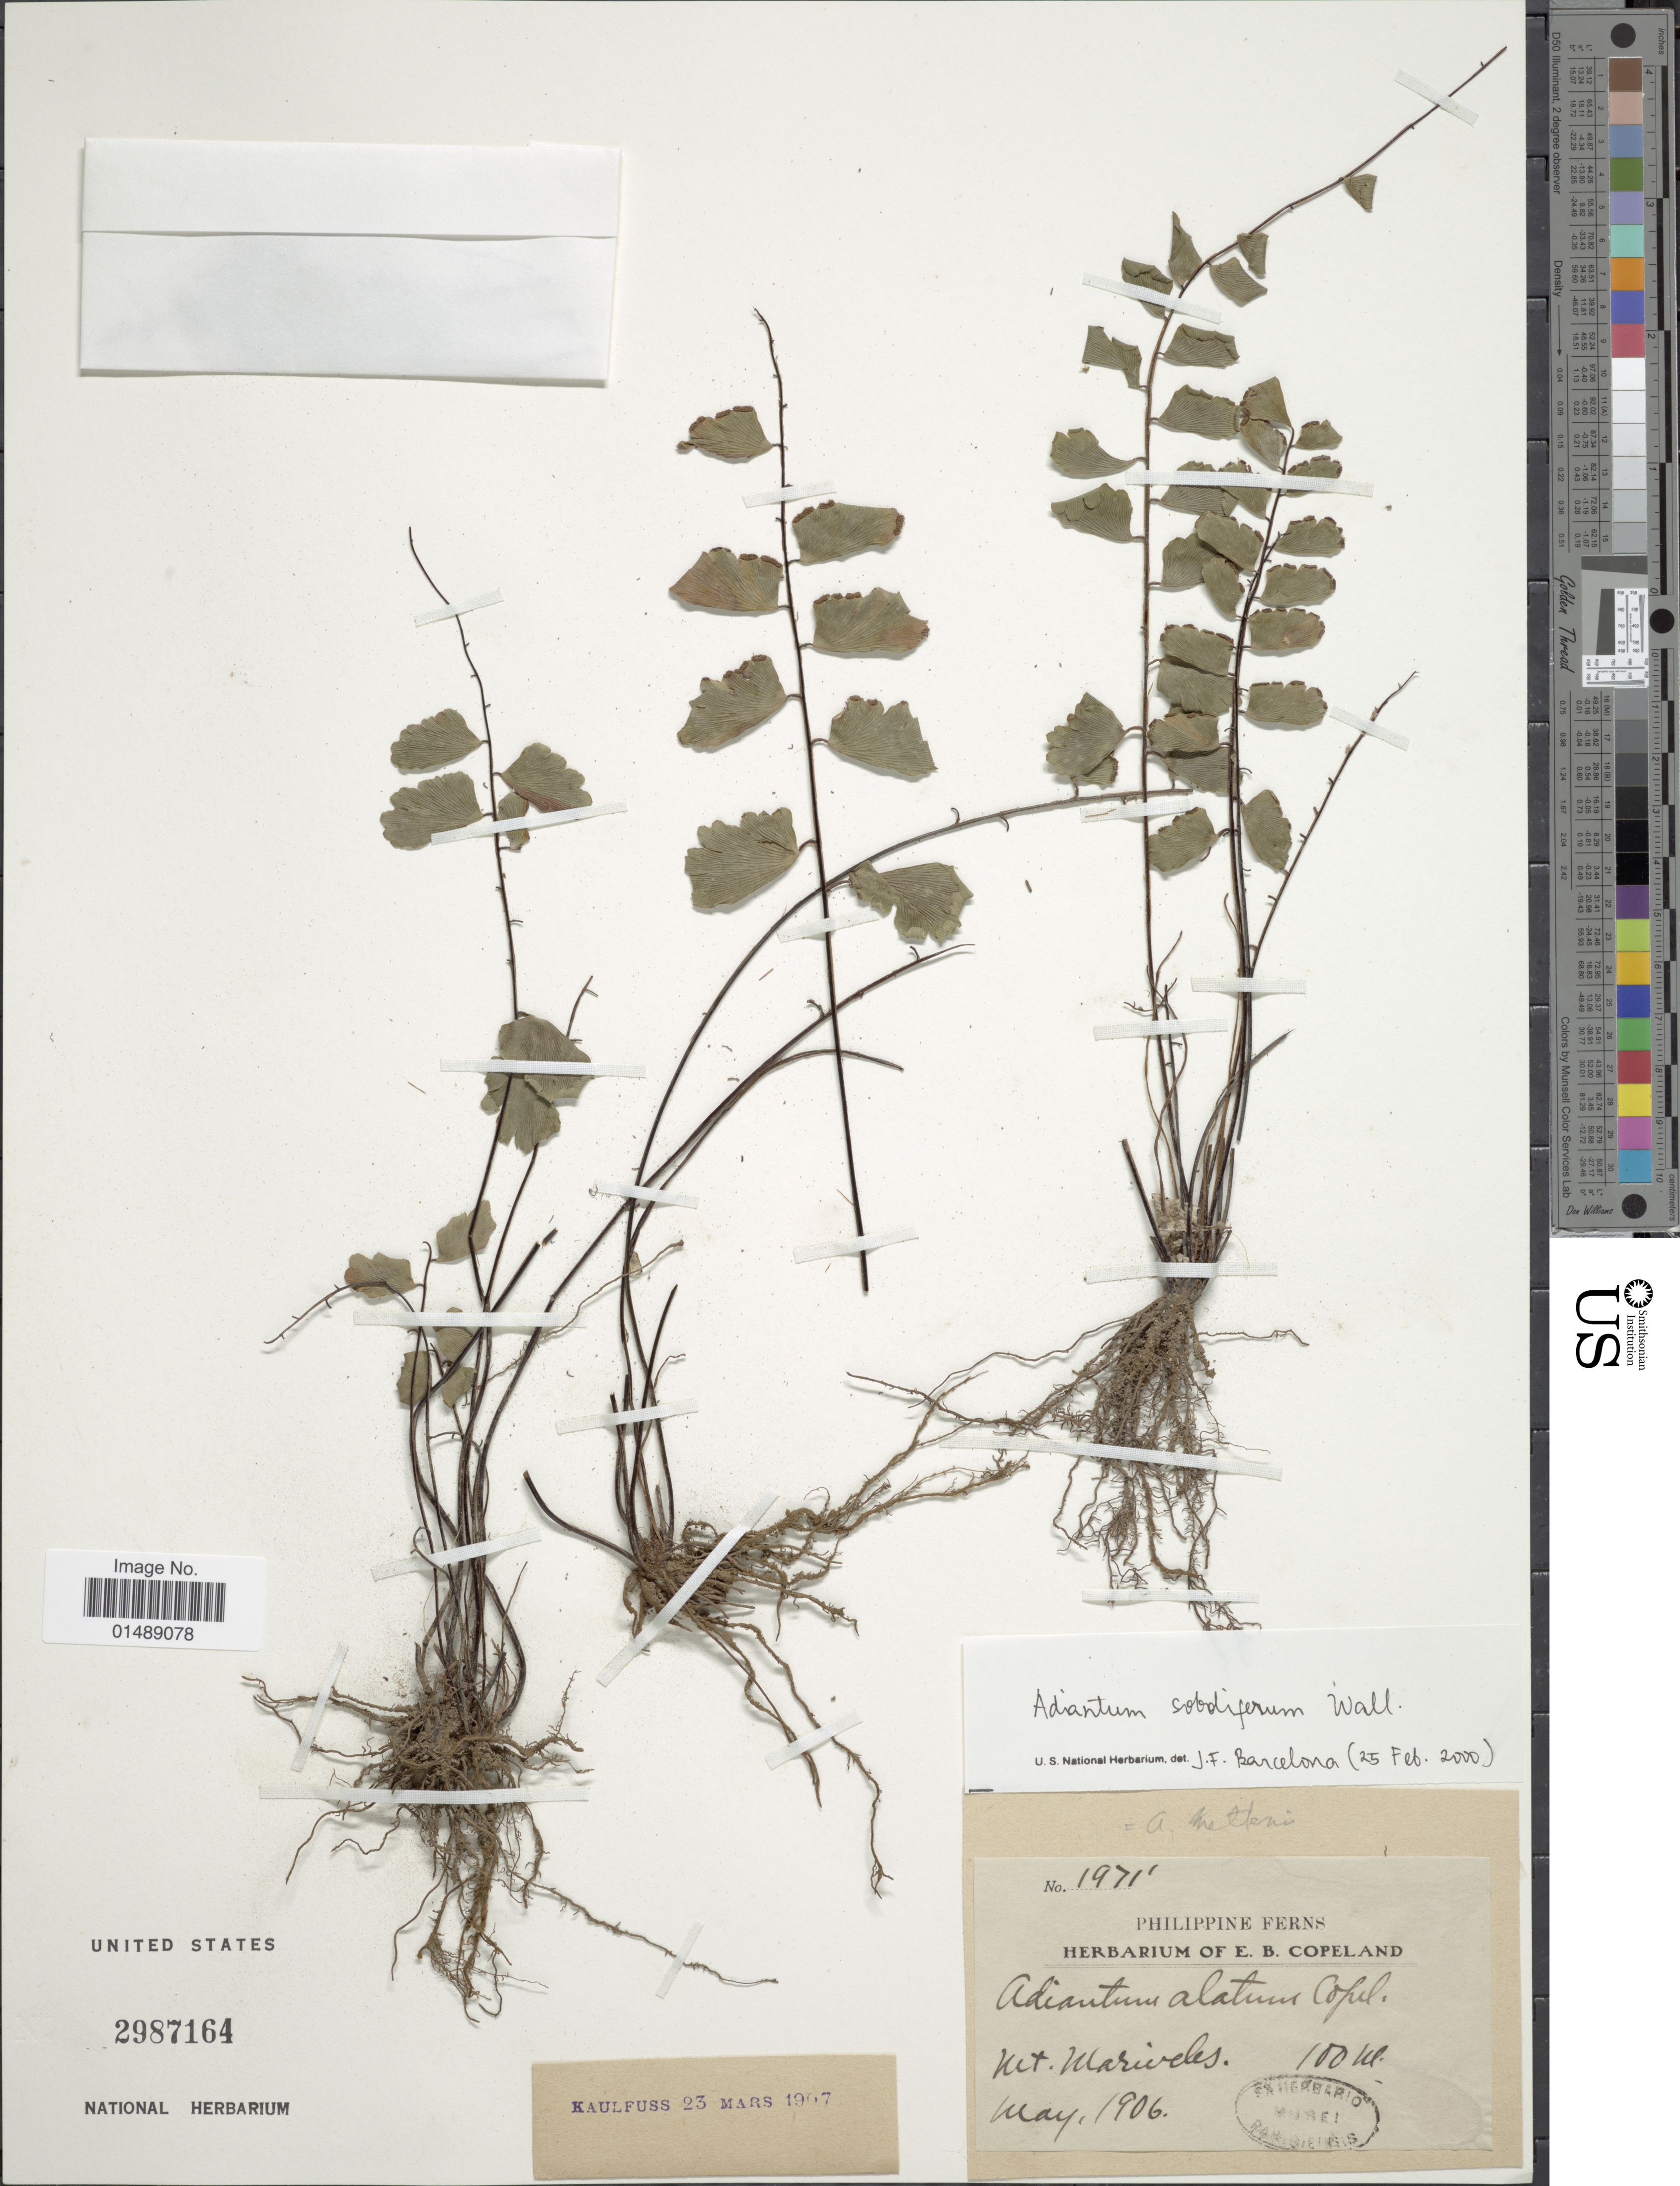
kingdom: Plantae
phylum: Tracheophyta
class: Polypodiopsida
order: Polypodiales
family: Pteridaceae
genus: Adiantum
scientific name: Adiantum soboliferum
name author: Wall. ex Hook.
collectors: ex herb. E. B. Copeland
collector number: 19711*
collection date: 1906-05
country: Philippines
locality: Philippine Ferns, Mt. Mariveles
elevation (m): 100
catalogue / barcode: US 2987164